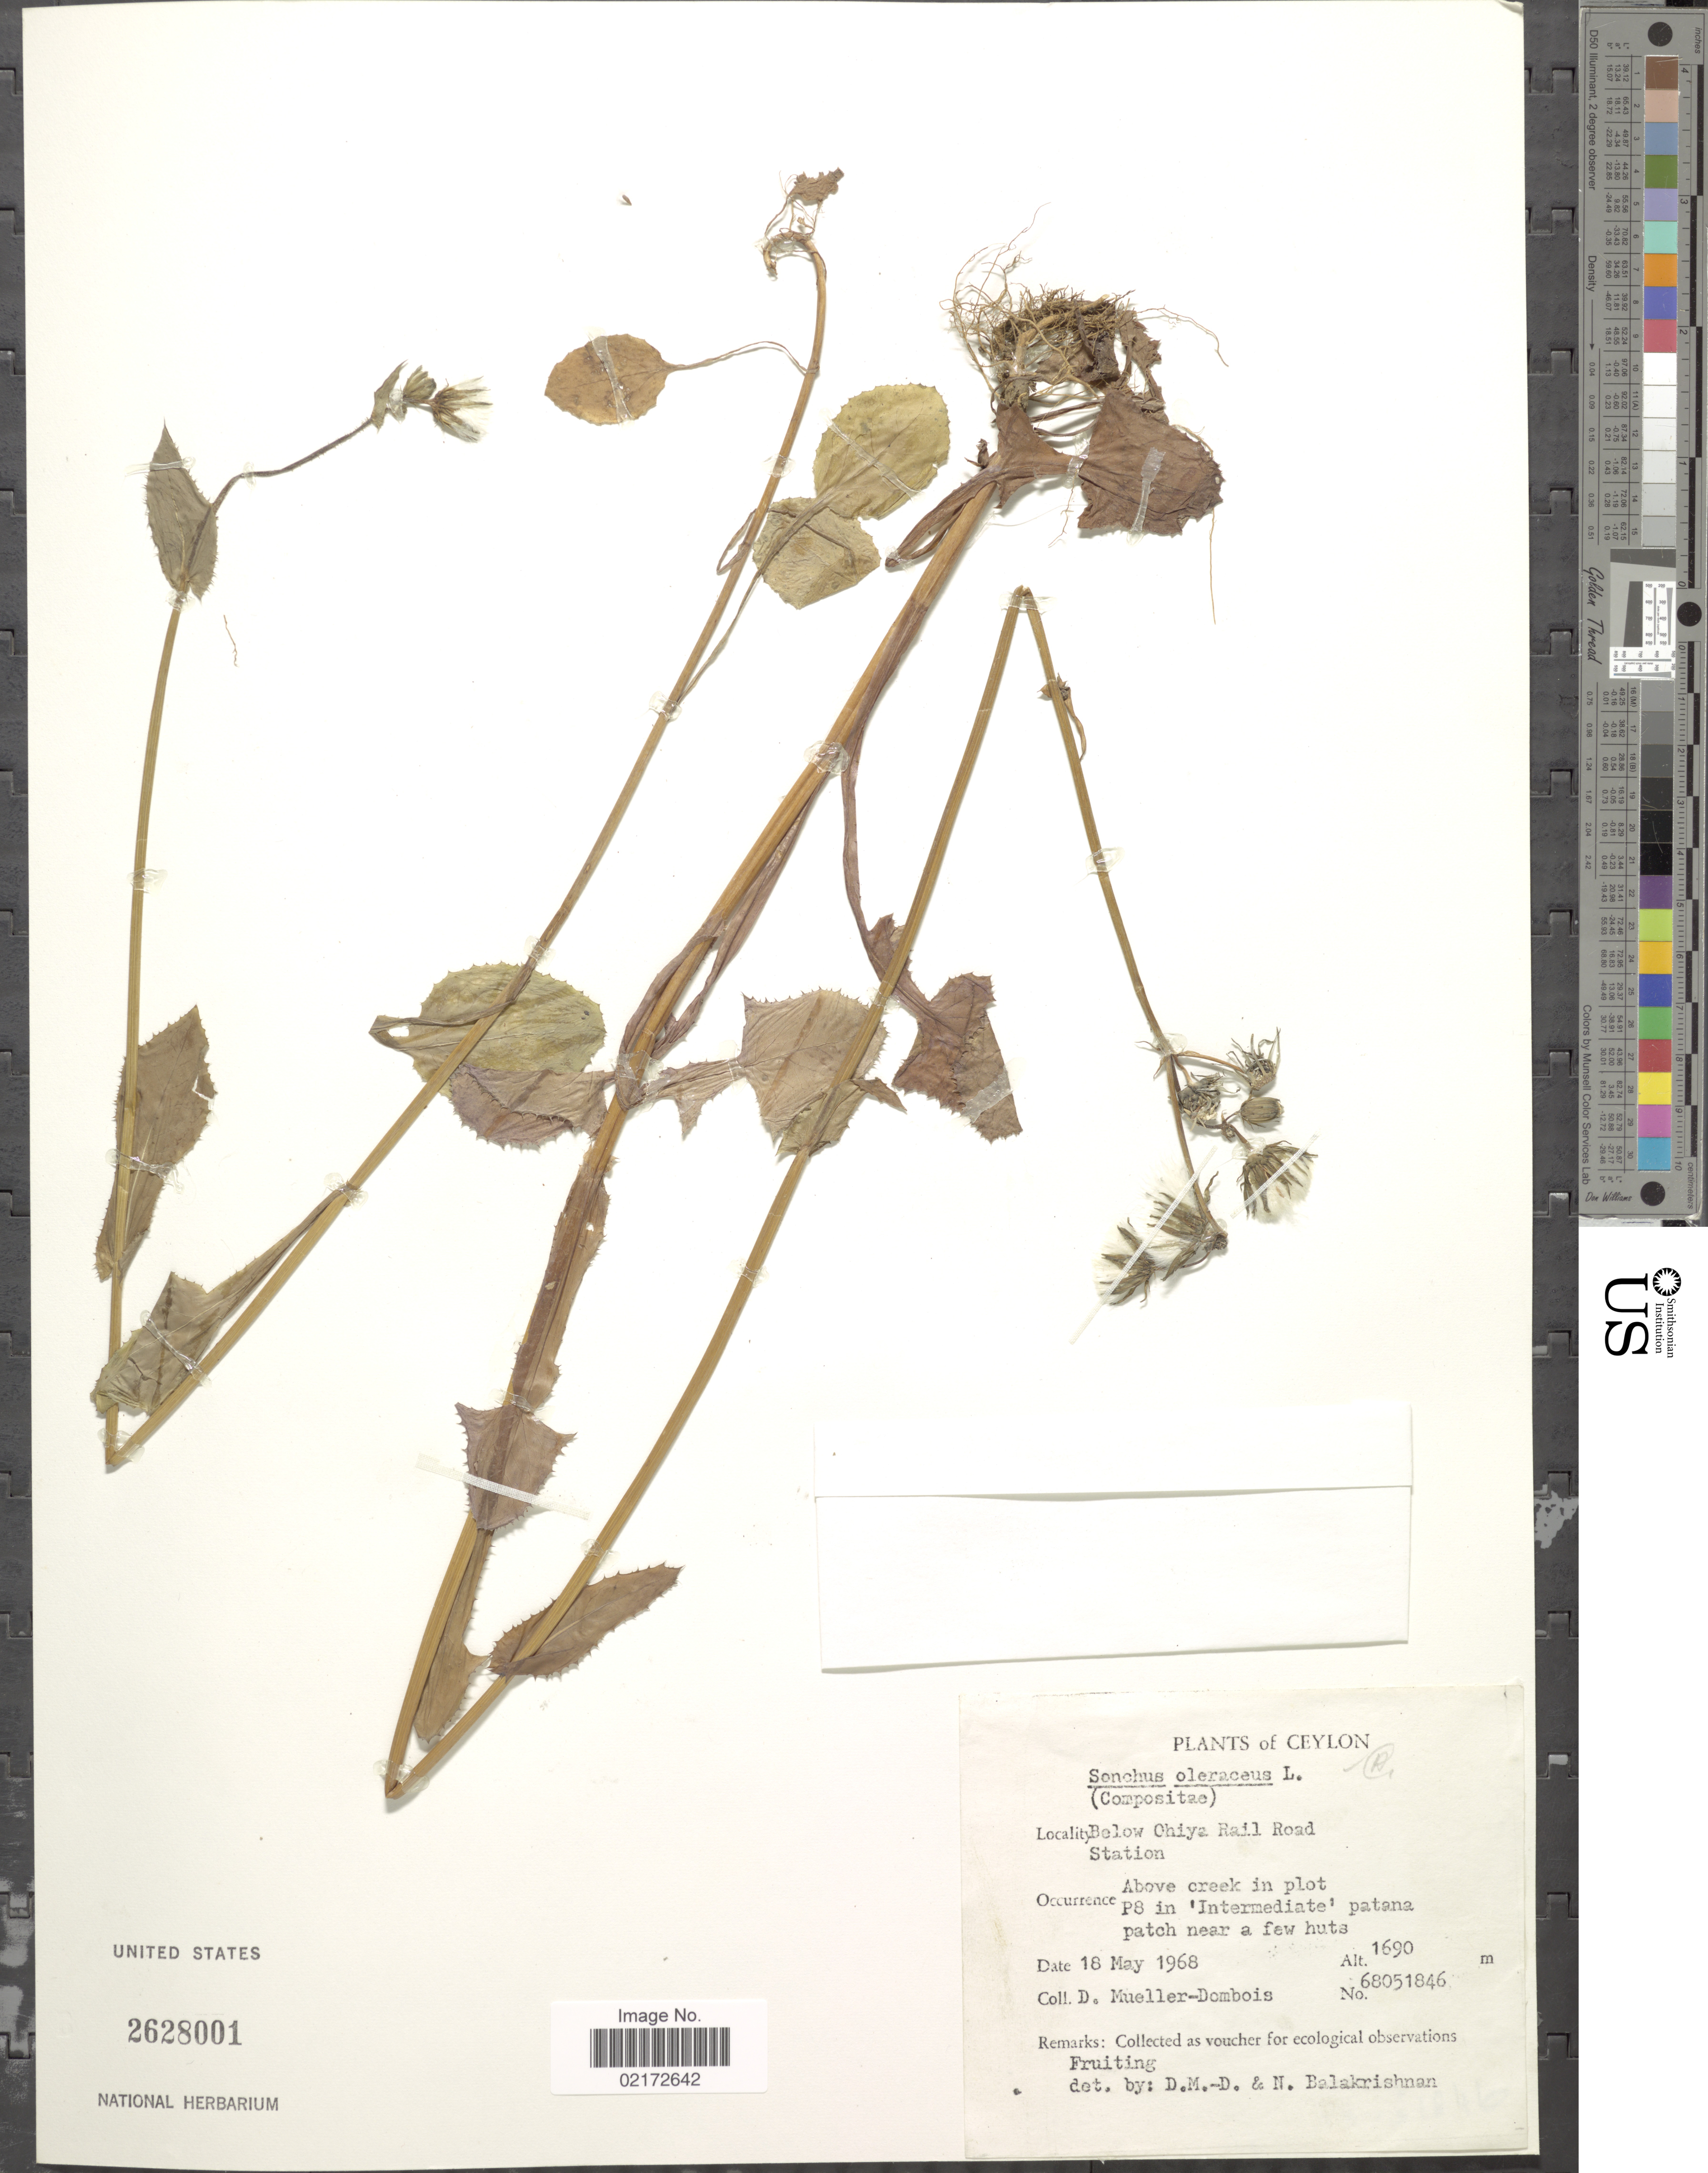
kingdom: Plantae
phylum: Tracheophyta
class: Magnoliopsida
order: Asterales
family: Asteraceae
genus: Sonchus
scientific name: Sonchus oleraceus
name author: L.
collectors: D. Mueller-Dombois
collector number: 68051846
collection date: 1968-05-18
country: Sri Lanka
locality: Ceylon. Below Ohiya Rail Road Station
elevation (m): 1690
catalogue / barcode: US 2628001